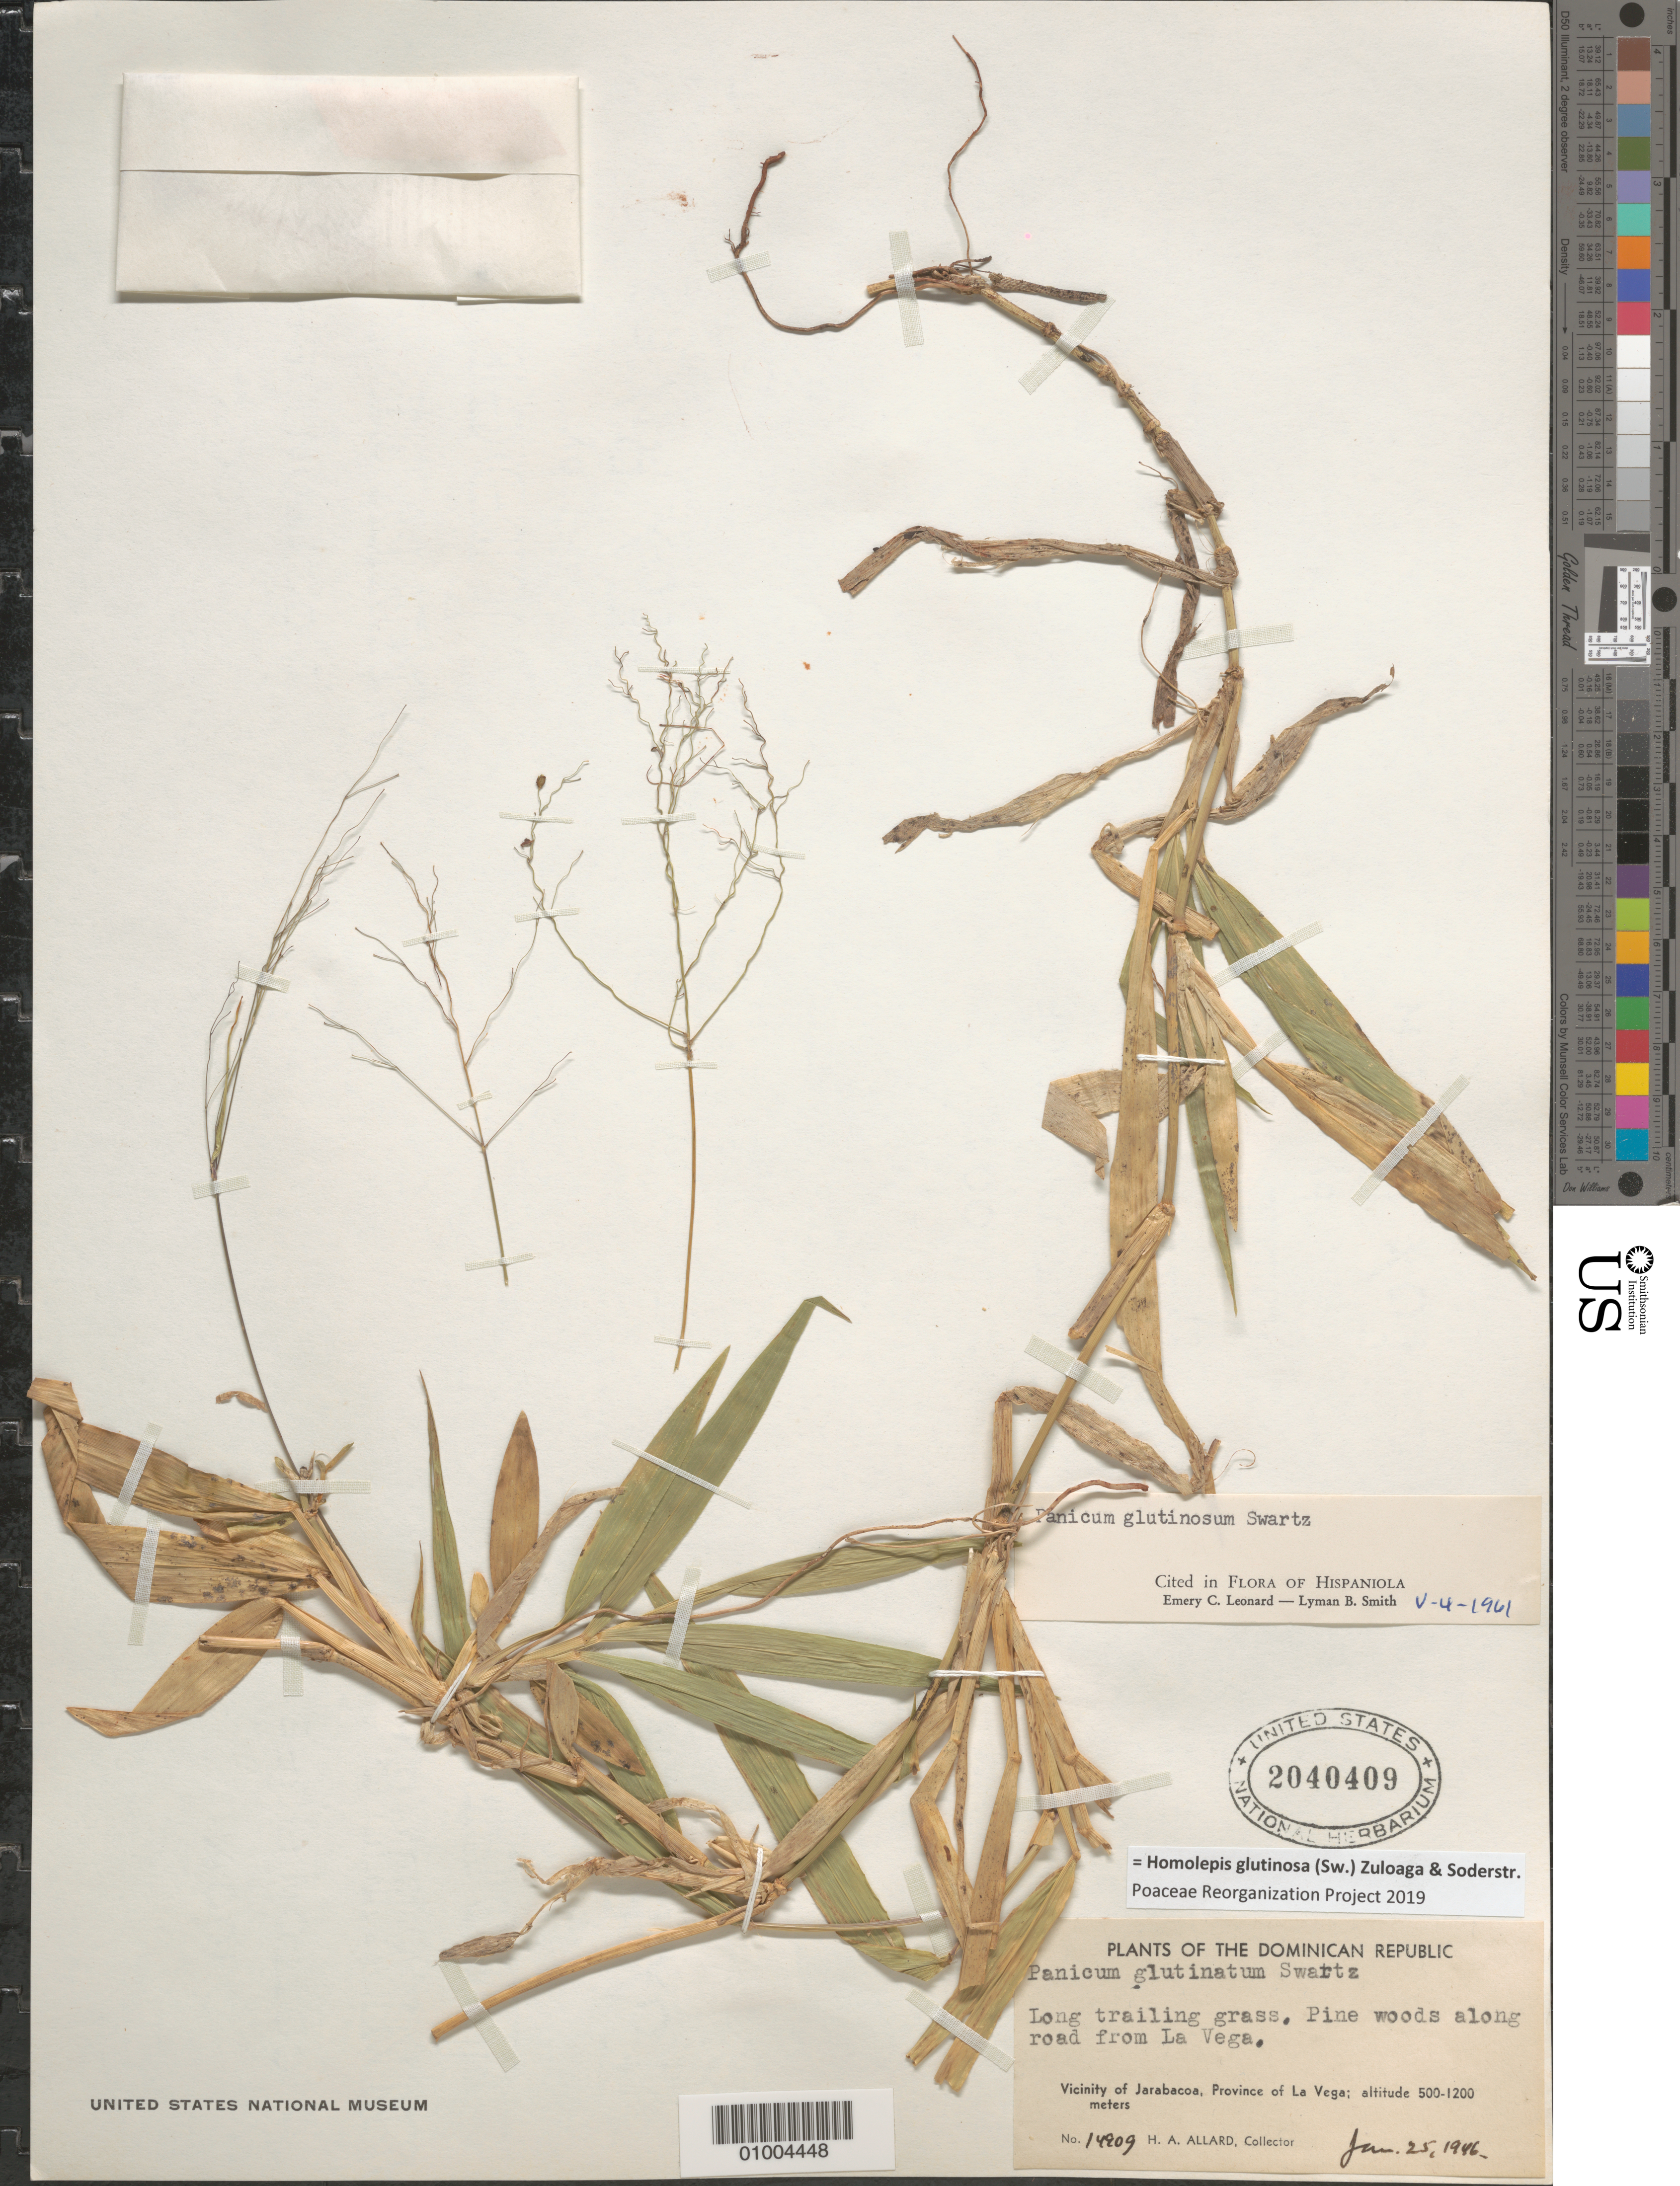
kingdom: Plantae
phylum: Tracheophyta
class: Liliopsida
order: Poales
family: Poaceae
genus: Homolepis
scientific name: Homolepis glutinosa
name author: (Sw.) Zuloaga & Soderstr.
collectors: H. A. Allard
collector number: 14909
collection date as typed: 25 Jan 1946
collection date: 1946-01-25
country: Dominican Republic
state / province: La Vega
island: Hispaniola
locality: pine woods along road from La Vega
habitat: pine woods along road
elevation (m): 500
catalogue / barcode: US 2040409